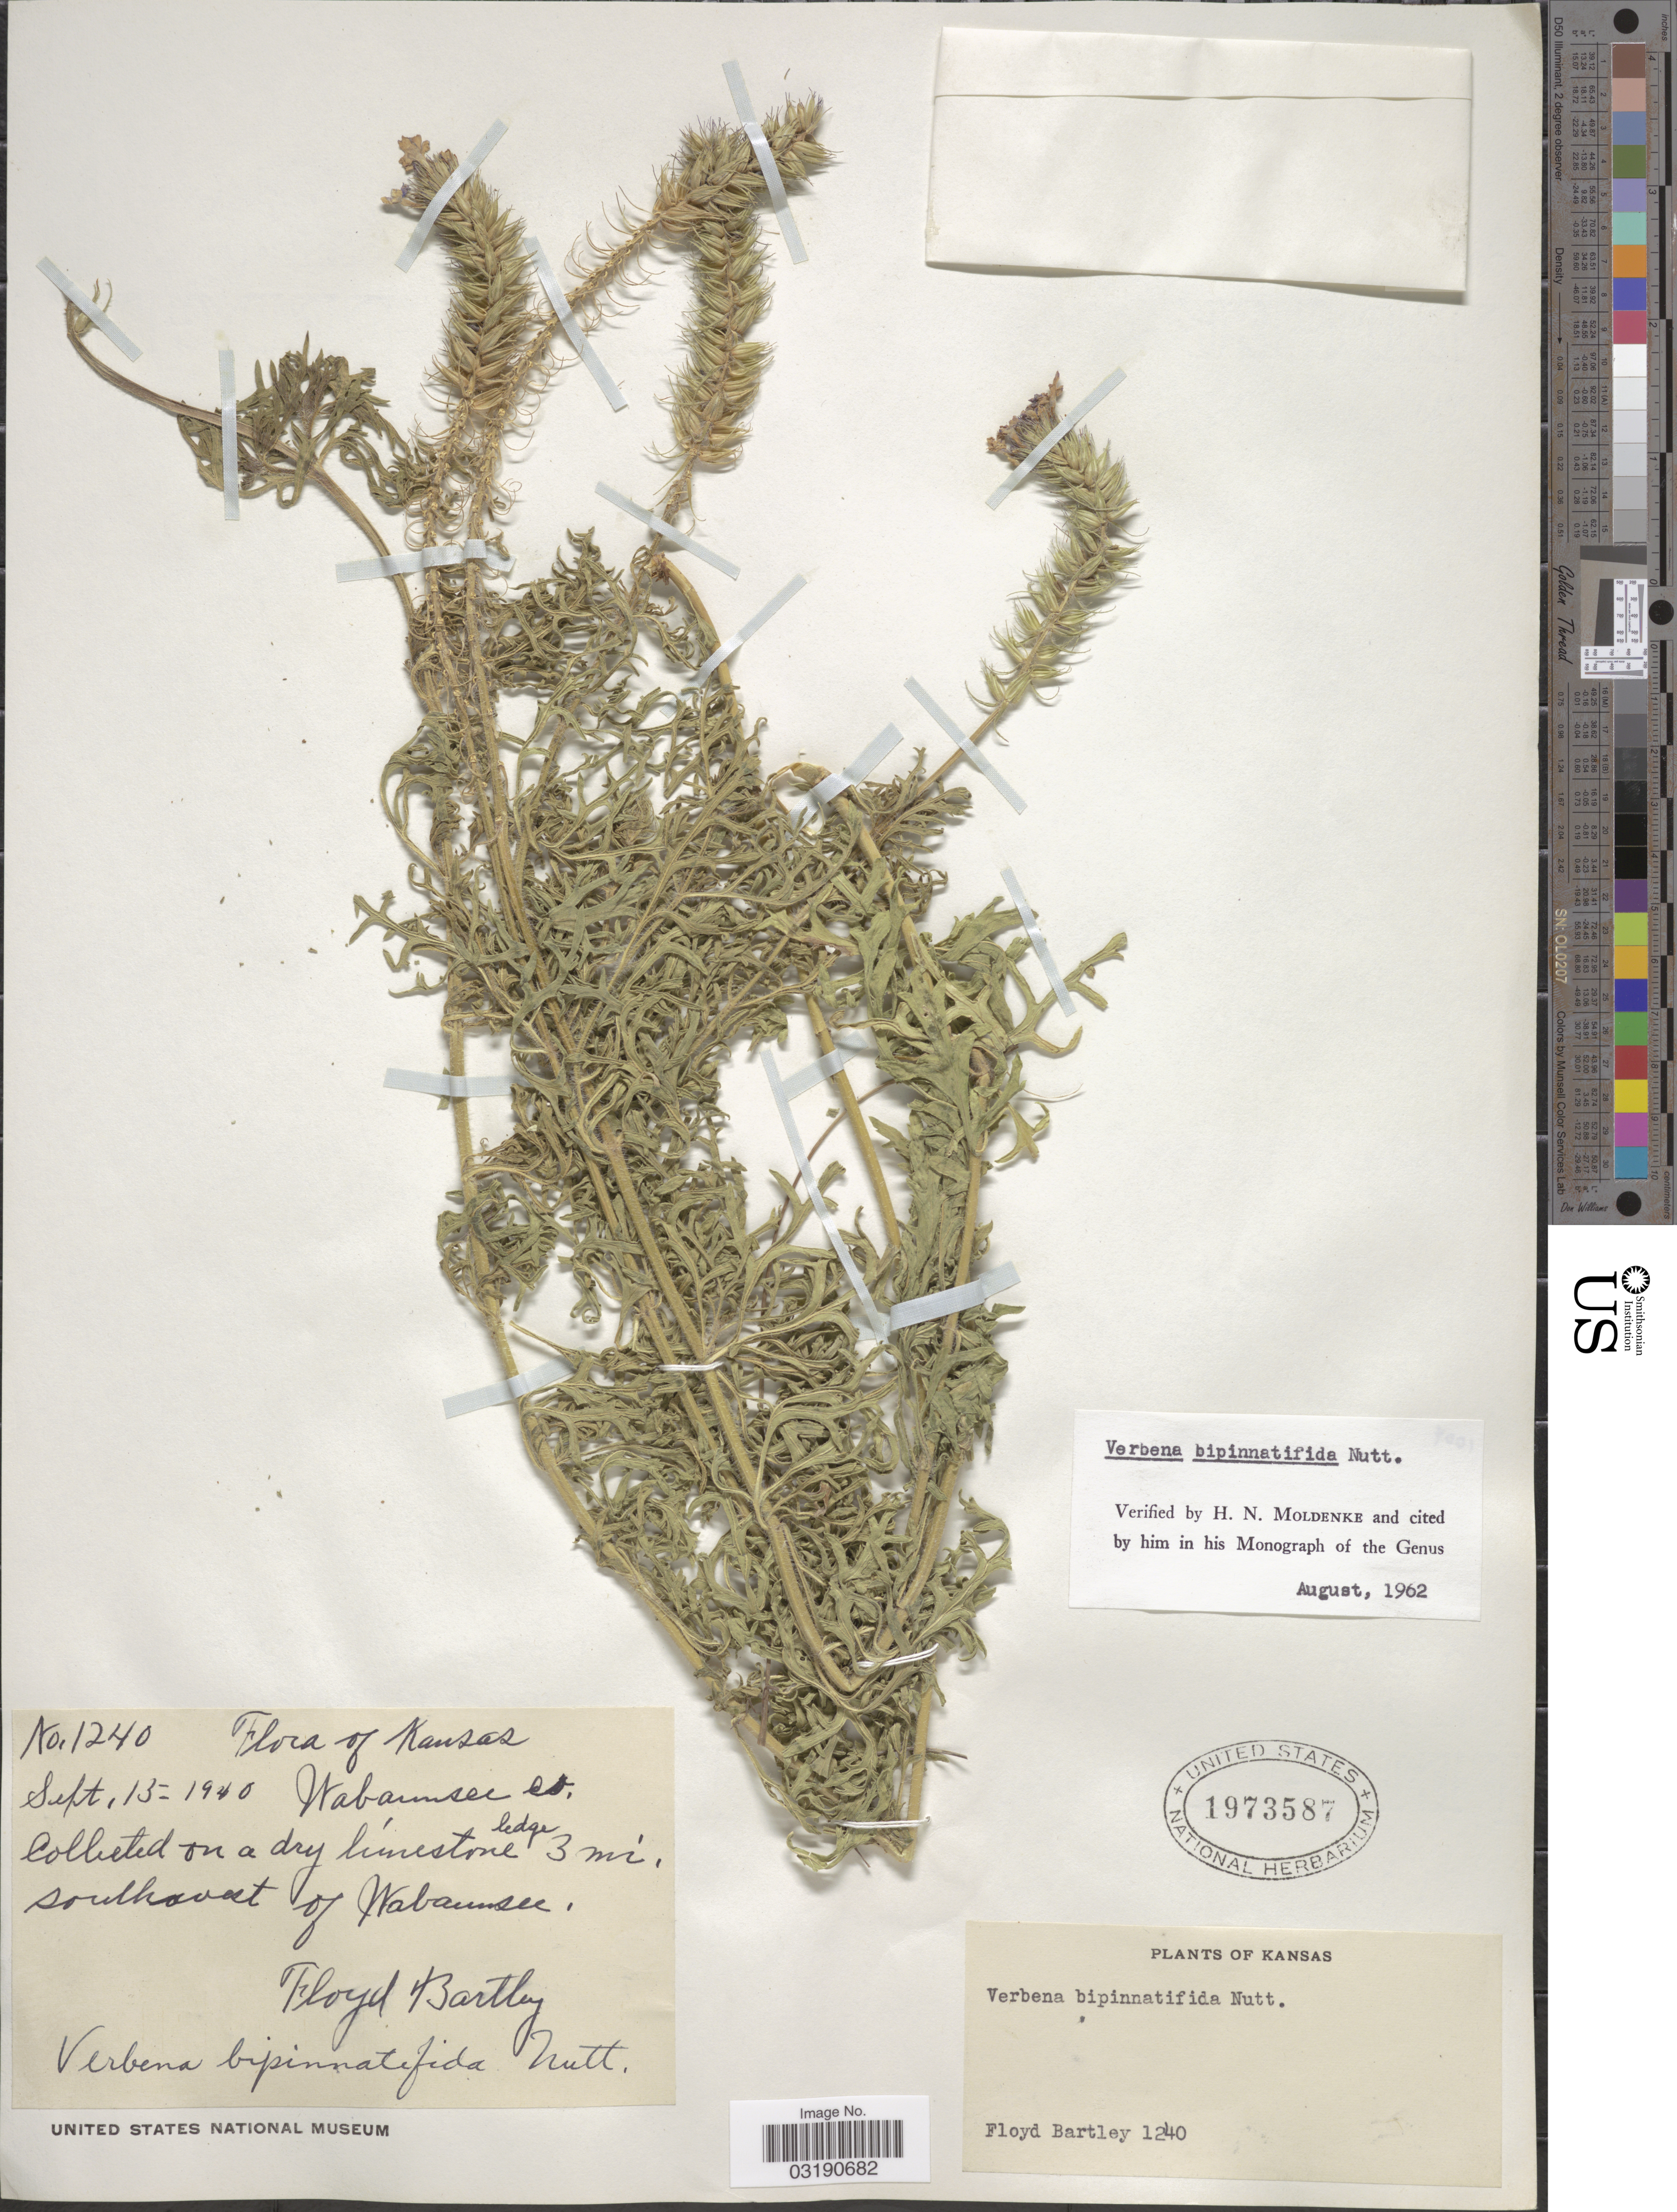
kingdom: Plantae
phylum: Tracheophyta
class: Magnoliopsida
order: Lamiales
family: Verbenaceae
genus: Verbena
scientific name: Verbena bipinnatifida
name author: (Schauer) Nutt.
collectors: F. Bartley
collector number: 1240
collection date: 1940-09-13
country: United States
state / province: Kansas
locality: Wabaunsee Co. 3 mi. southwest of Wabaunsee.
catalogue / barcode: US 1973587